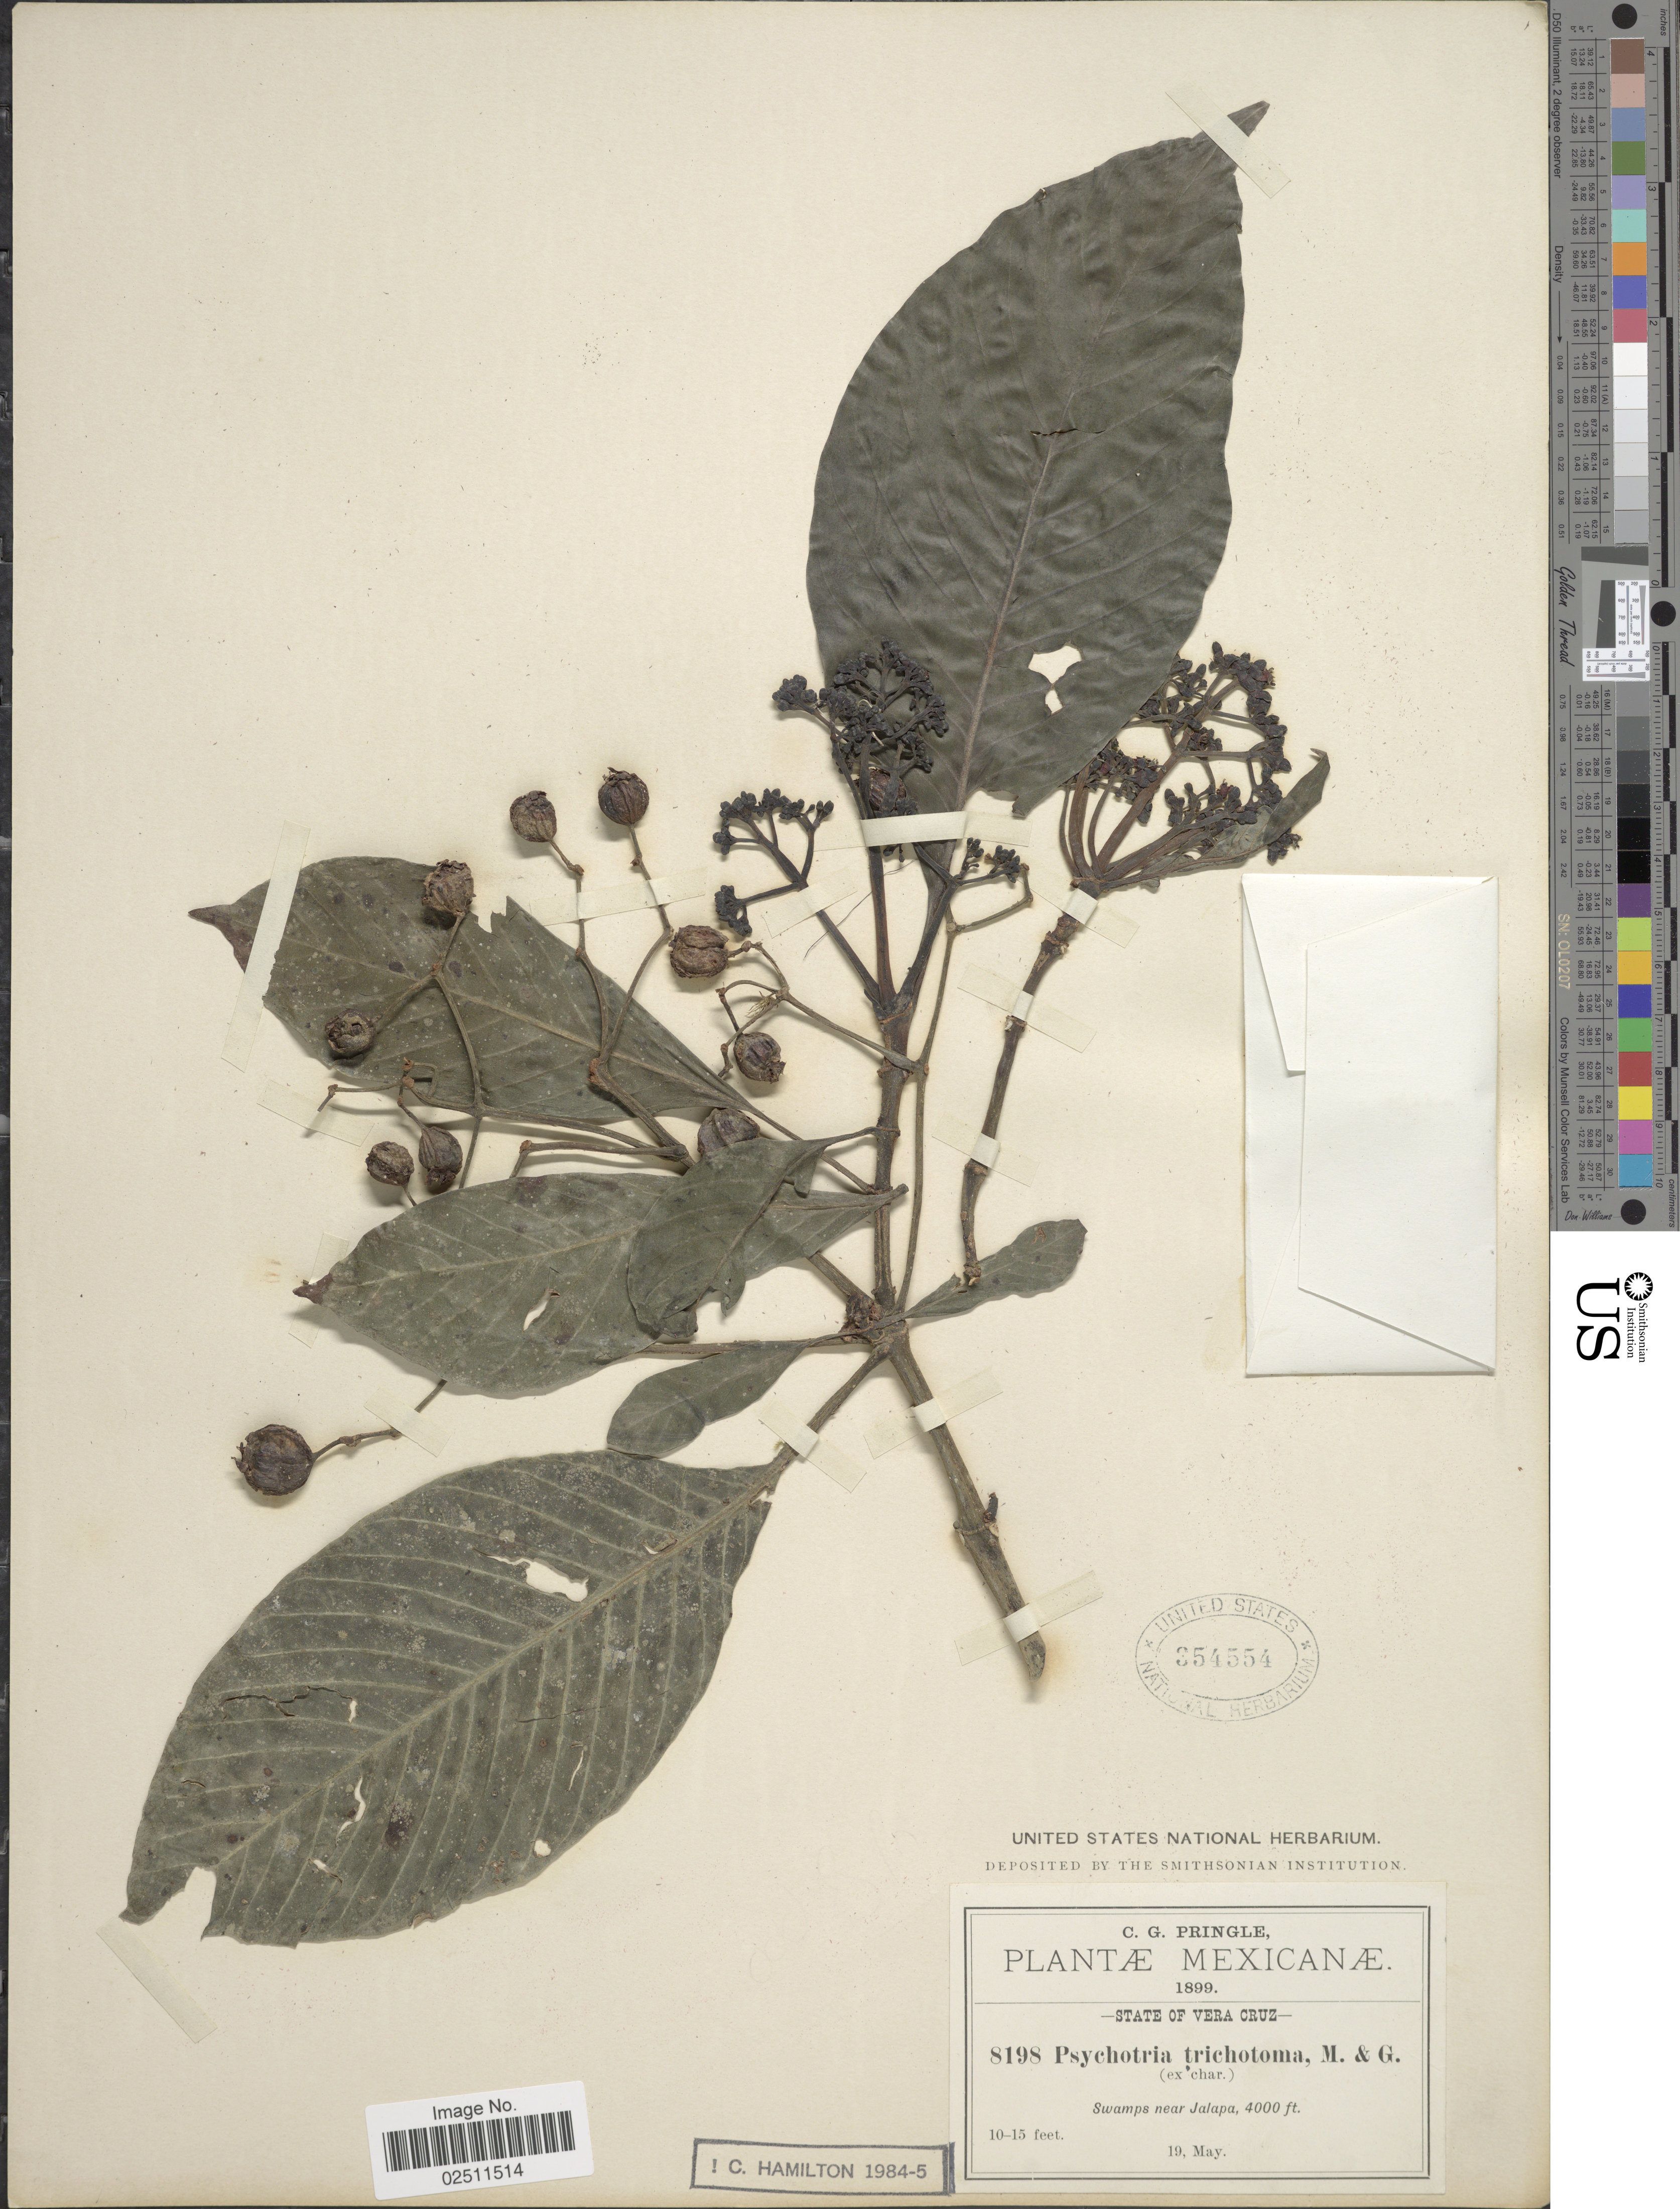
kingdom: Plantae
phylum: Tracheophyta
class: Magnoliopsida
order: Gentianales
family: Rubiaceae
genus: Psychotria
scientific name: Psychotria trichotoma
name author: M. Martens & Galeotti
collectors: C. G. Pringle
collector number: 8198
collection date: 1899-05-19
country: Mexico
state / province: Veracruz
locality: Vera Cruz. Swamps near Jalapa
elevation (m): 1219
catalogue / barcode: US 354554